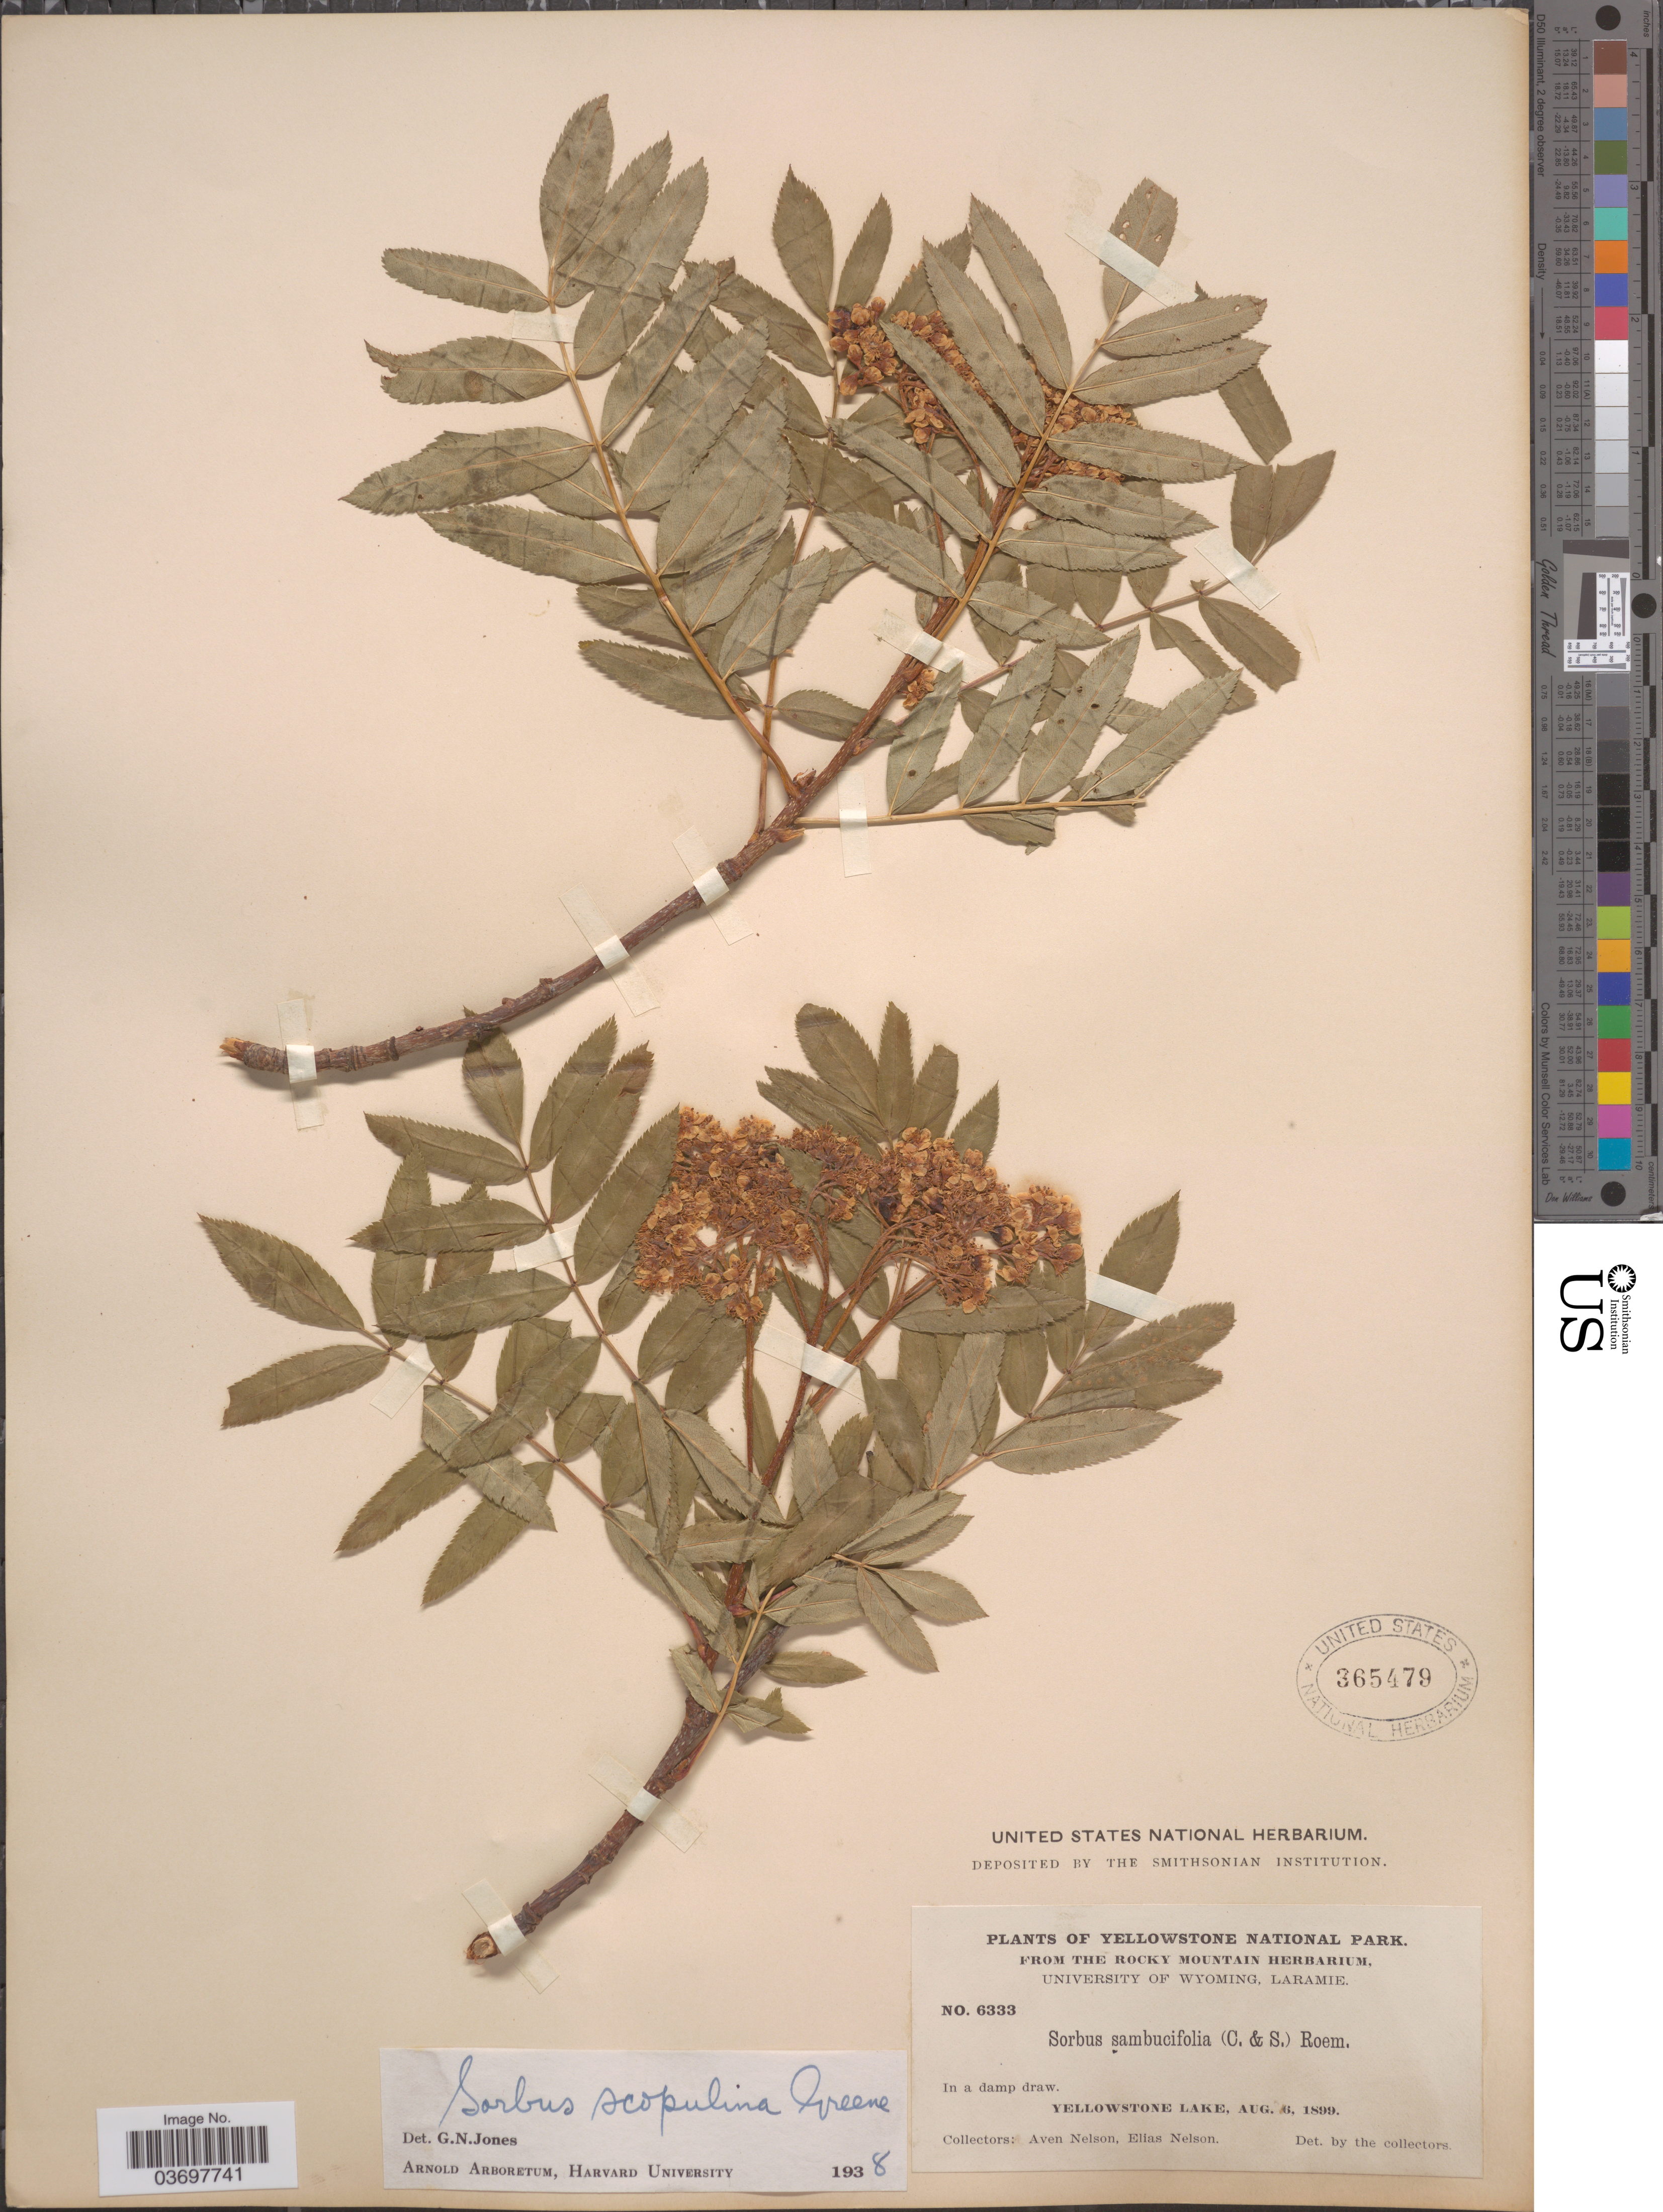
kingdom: Plantae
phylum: Tracheophyta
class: Magnoliopsida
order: Rosales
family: Rosaceae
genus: Sorbus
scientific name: Sorbus scopulina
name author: Greene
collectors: A. Nelson & E. Nelson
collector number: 6333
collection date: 1899-08-06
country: United States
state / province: Wyoming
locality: Yellowstone National Park. Yellowstone Lake.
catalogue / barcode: US 365479